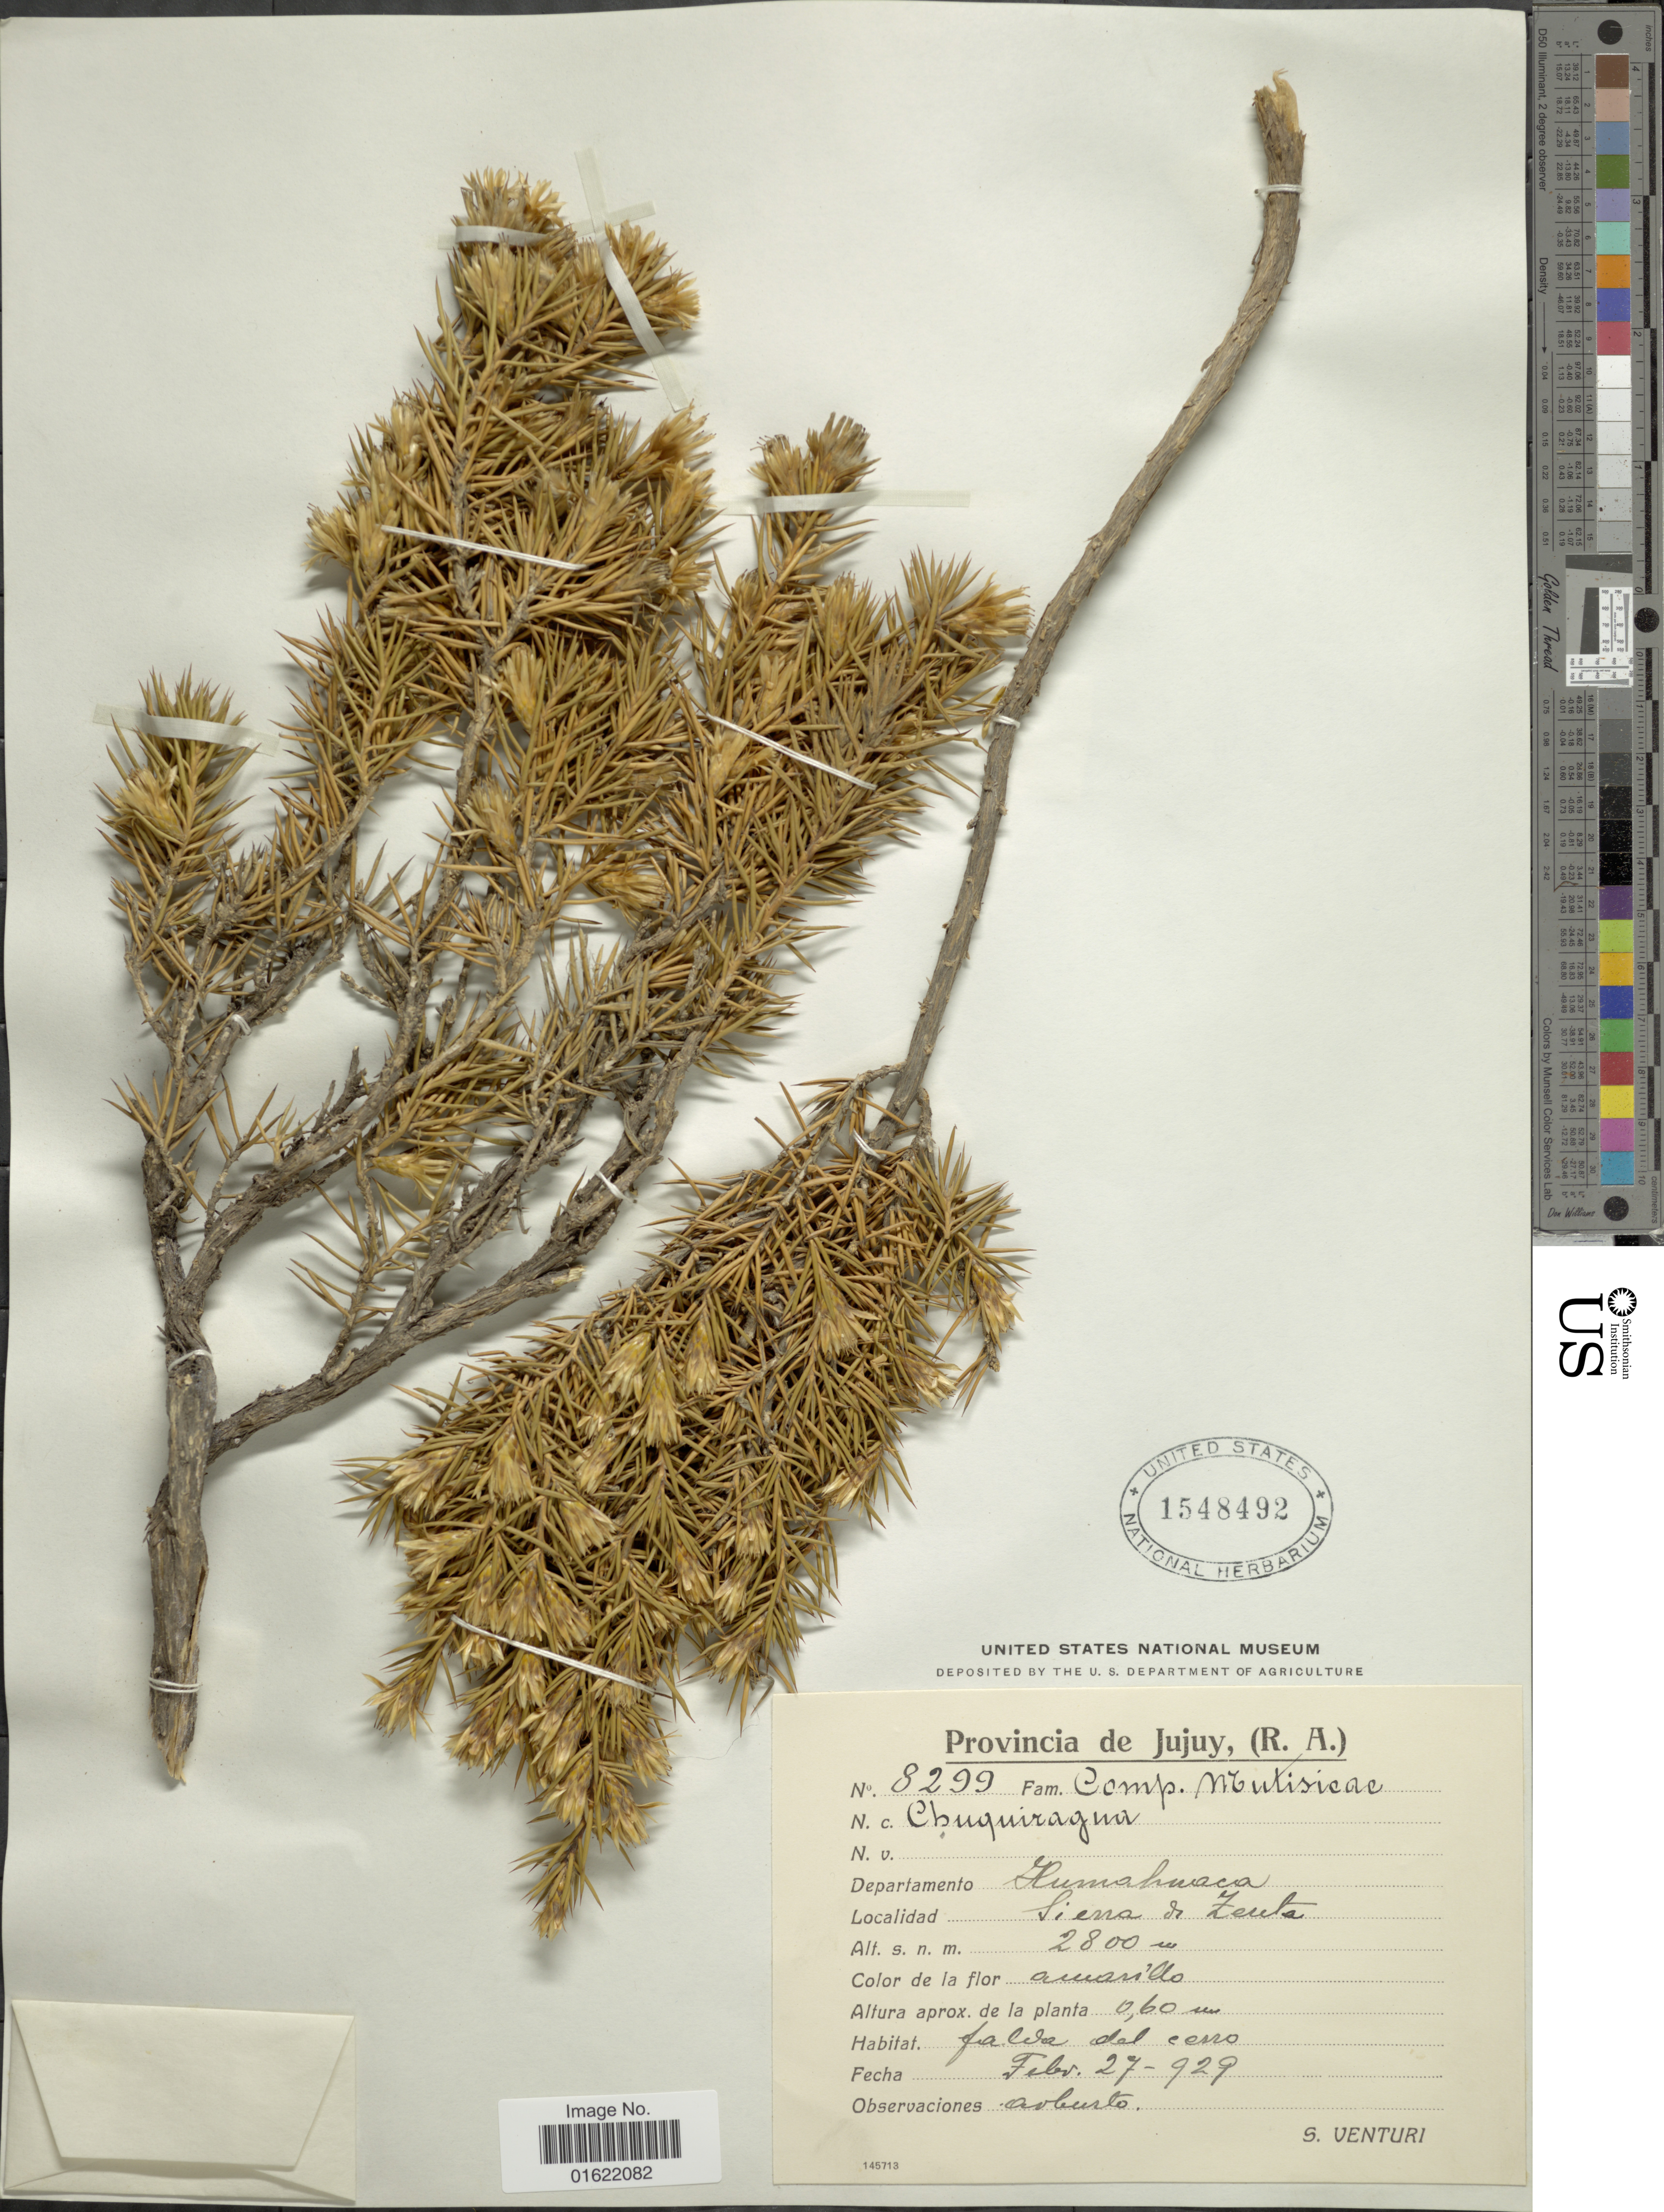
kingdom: Plantae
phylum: Tracheophyta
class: Magnoliopsida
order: Asterales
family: Asteraceae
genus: Chuquiraga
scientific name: Chuquiraga sp.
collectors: S. Venturi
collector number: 8299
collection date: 1929-02-27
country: Argentina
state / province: Jujuy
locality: Provincia de Jujuy, R. A., Departamento Humahuaca. Sierra de Zueta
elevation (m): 2800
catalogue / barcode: US 1548492